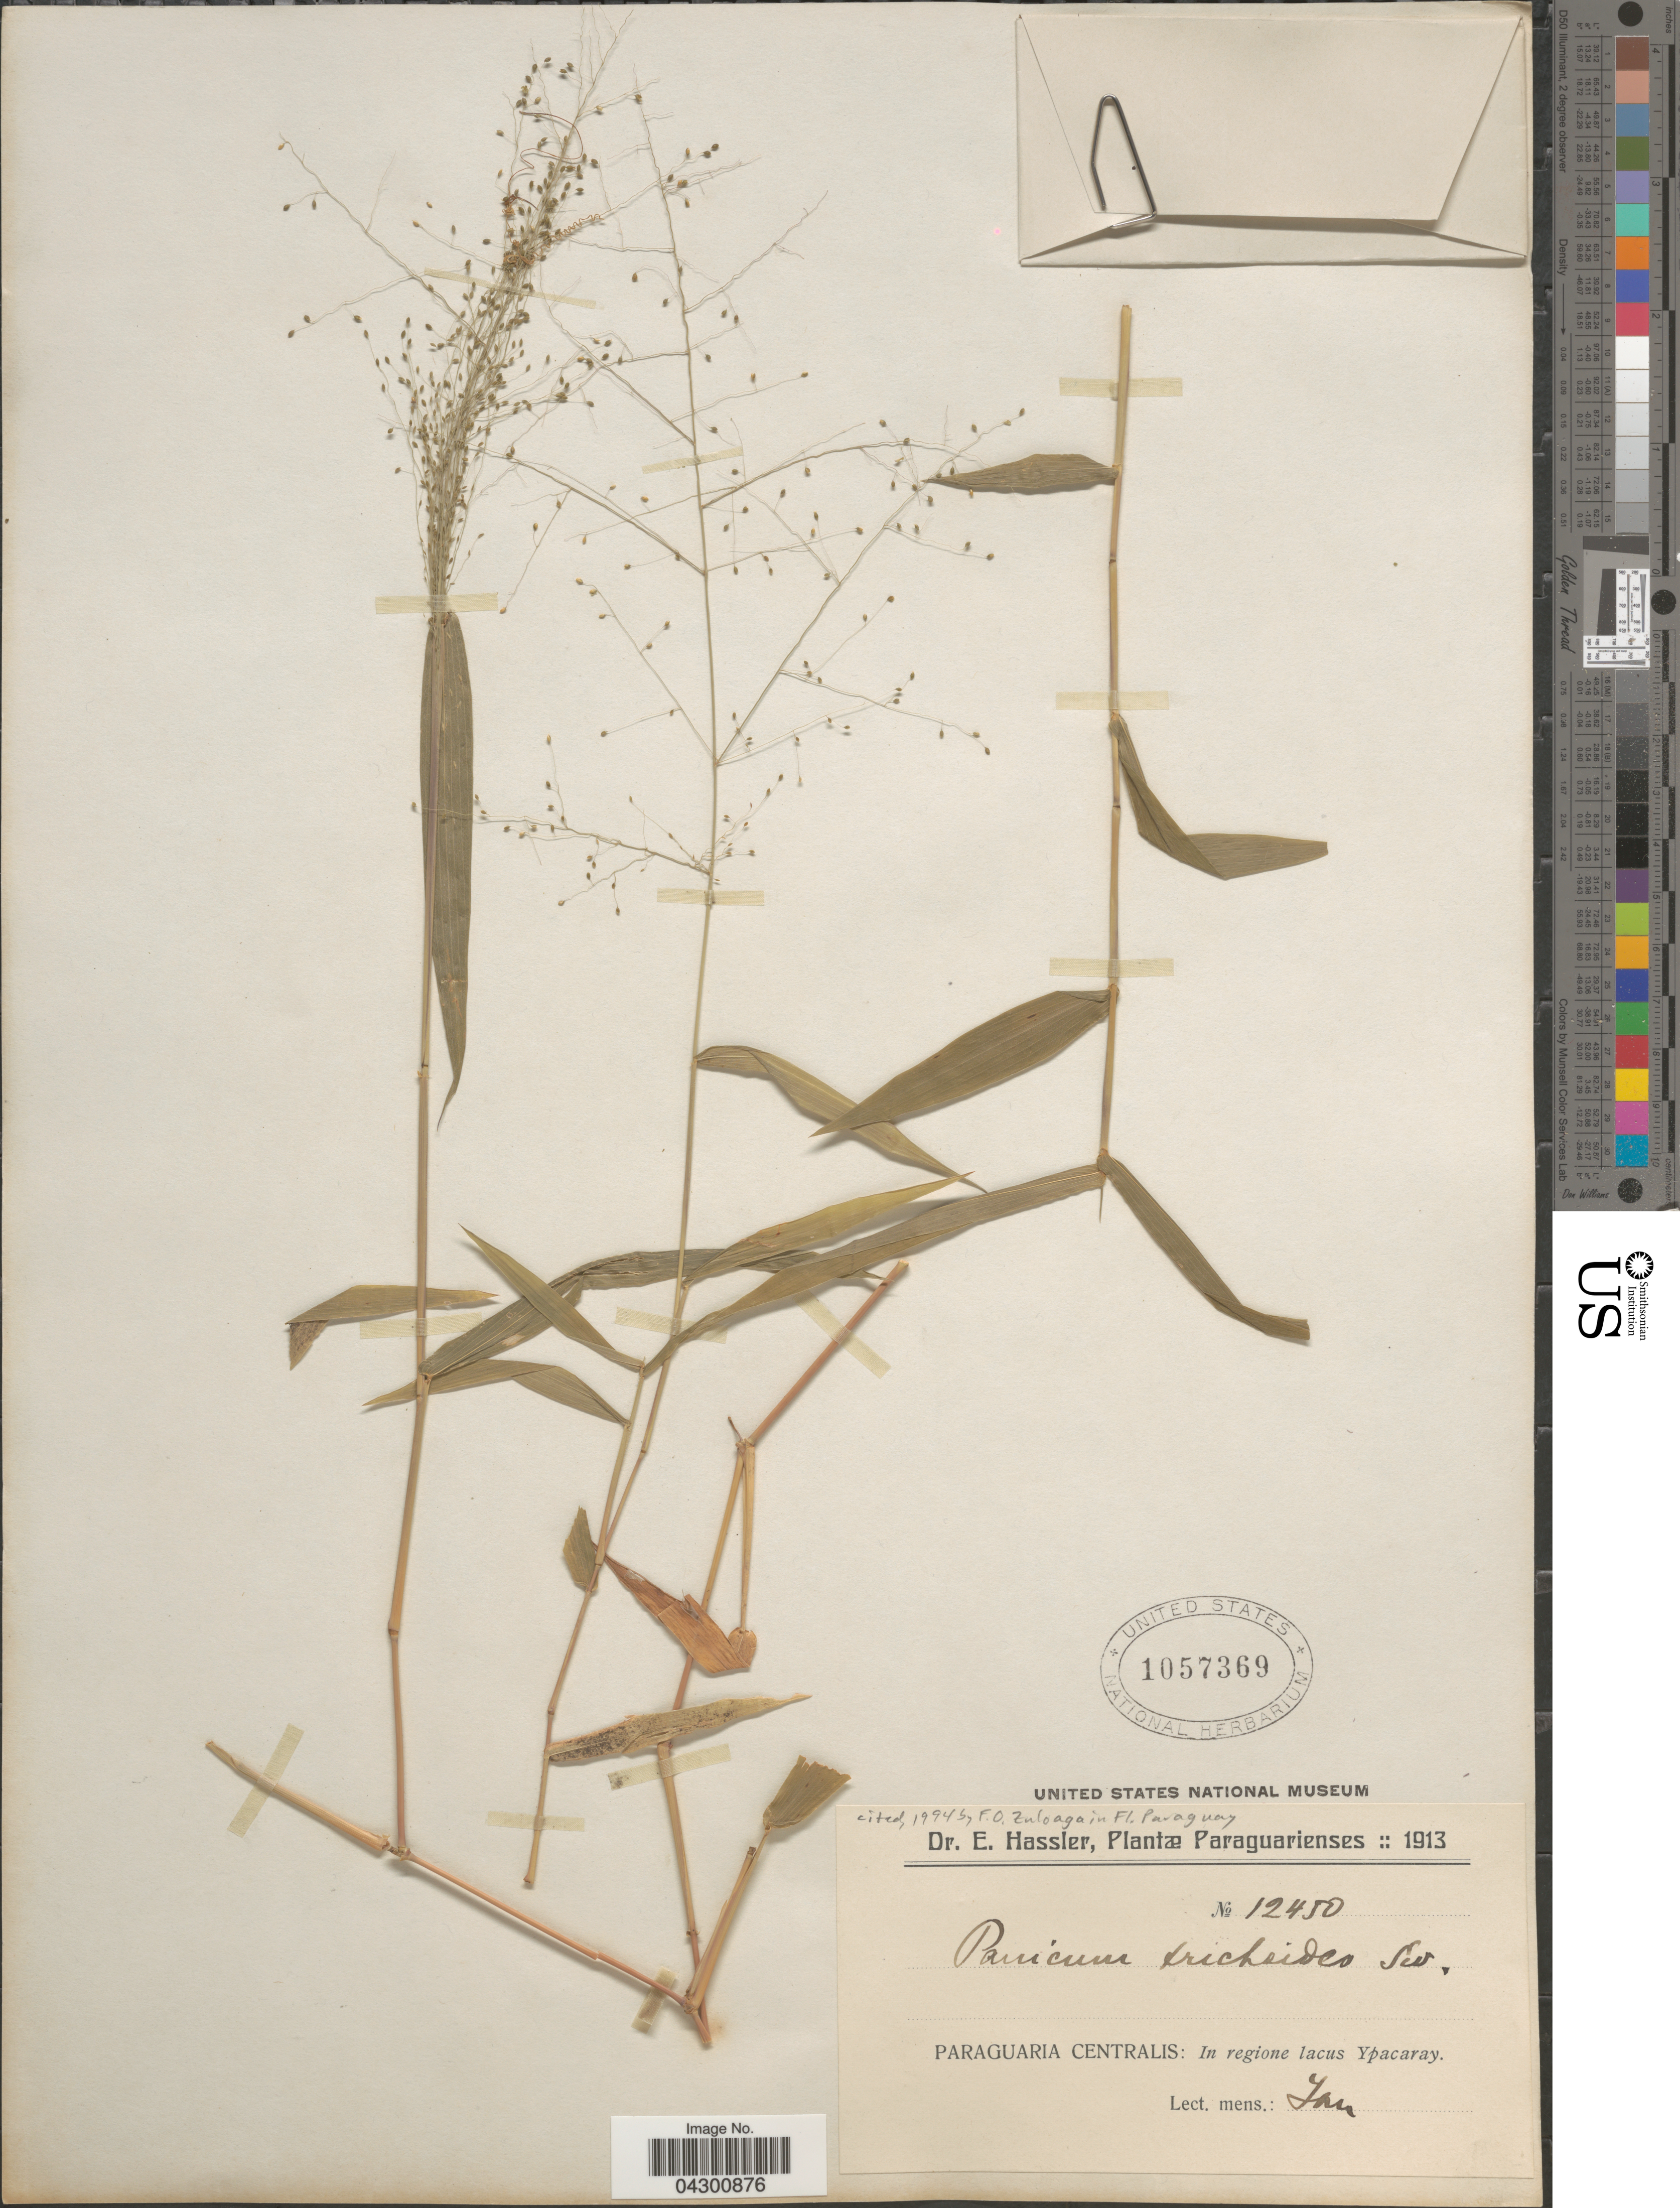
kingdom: Plantae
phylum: Tracheophyta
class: Liliopsida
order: Poales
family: Poaceae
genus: Panicum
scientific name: Panicum trichanthum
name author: Nees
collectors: E. Hassler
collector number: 12450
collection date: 1913-01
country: Paraguay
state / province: Paraguari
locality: Paraguaria Centralis: In regione lacus Ypacaray.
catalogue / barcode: US 1057369